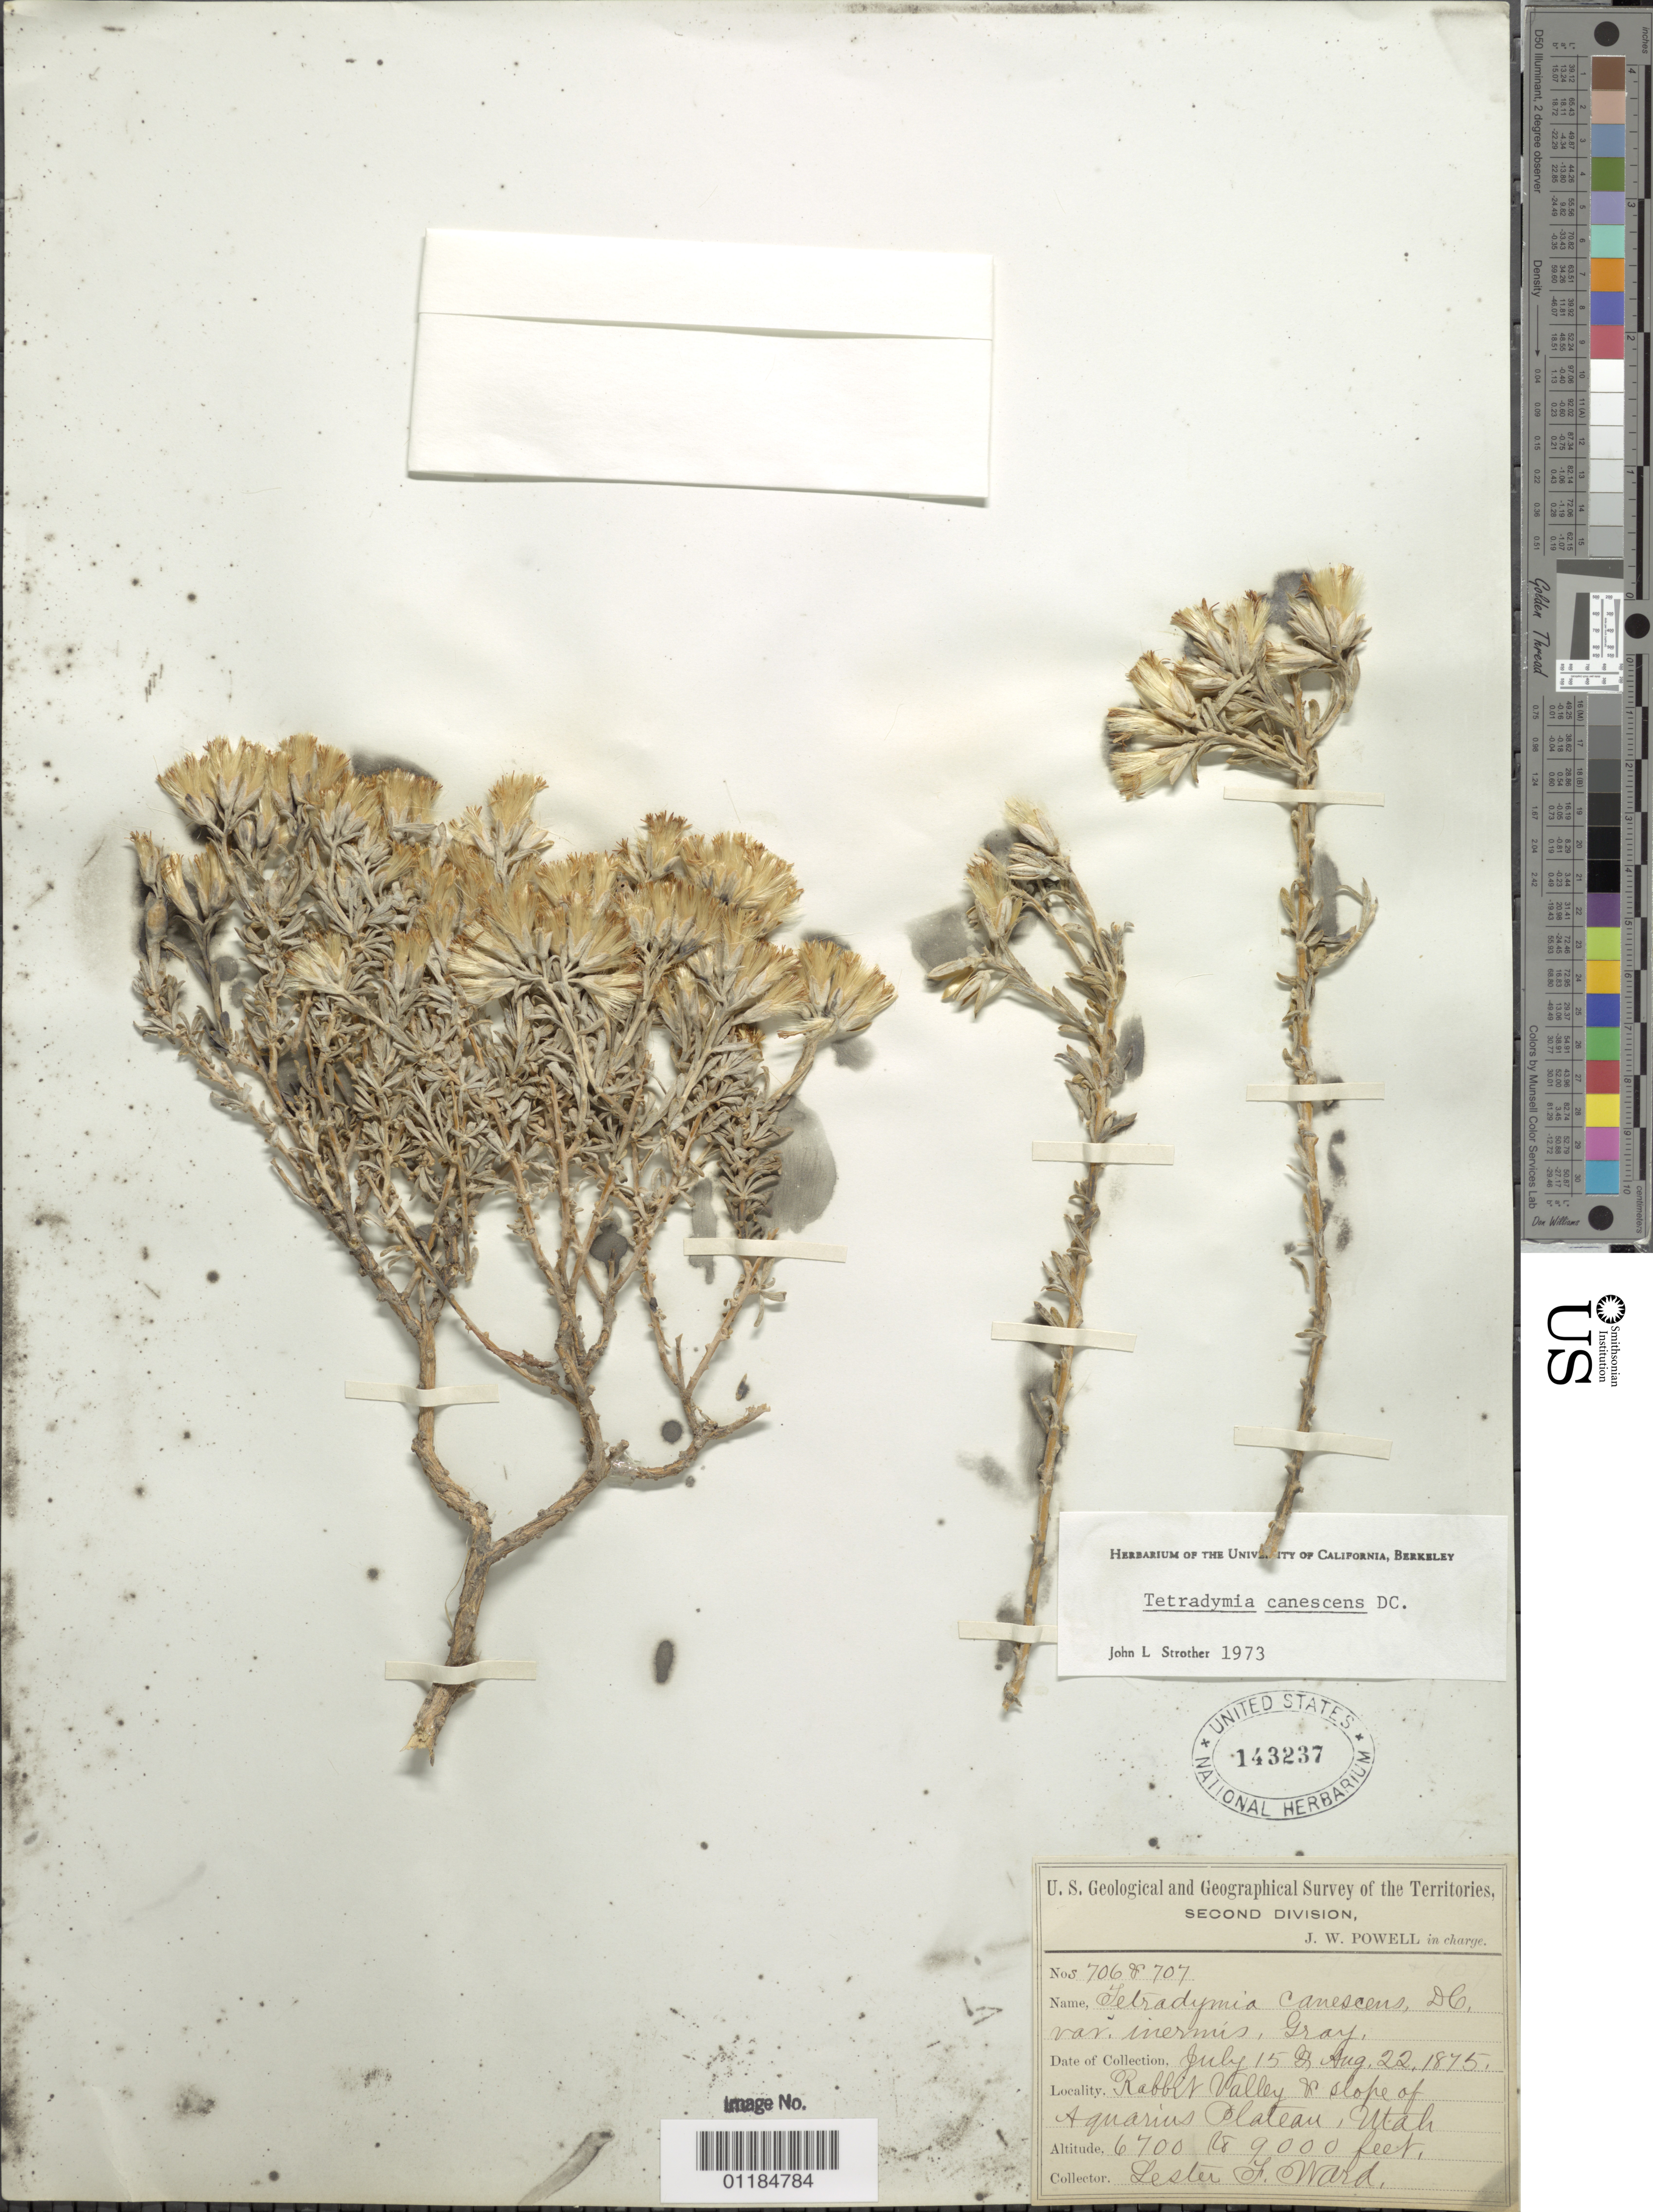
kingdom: Plantae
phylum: Tracheophyta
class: Magnoliopsida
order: Asterales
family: Asteraceae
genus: Tetradymia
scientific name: Tetradymia canescens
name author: DC.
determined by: Strother, J. L., (UC), University of California Berkeley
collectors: L. F. Ward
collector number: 706 +707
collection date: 1875-07-15,1875-08-22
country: United States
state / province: Utah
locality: Rabbit Valley and slope of Aquarius Plateau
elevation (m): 2042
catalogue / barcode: US 143237